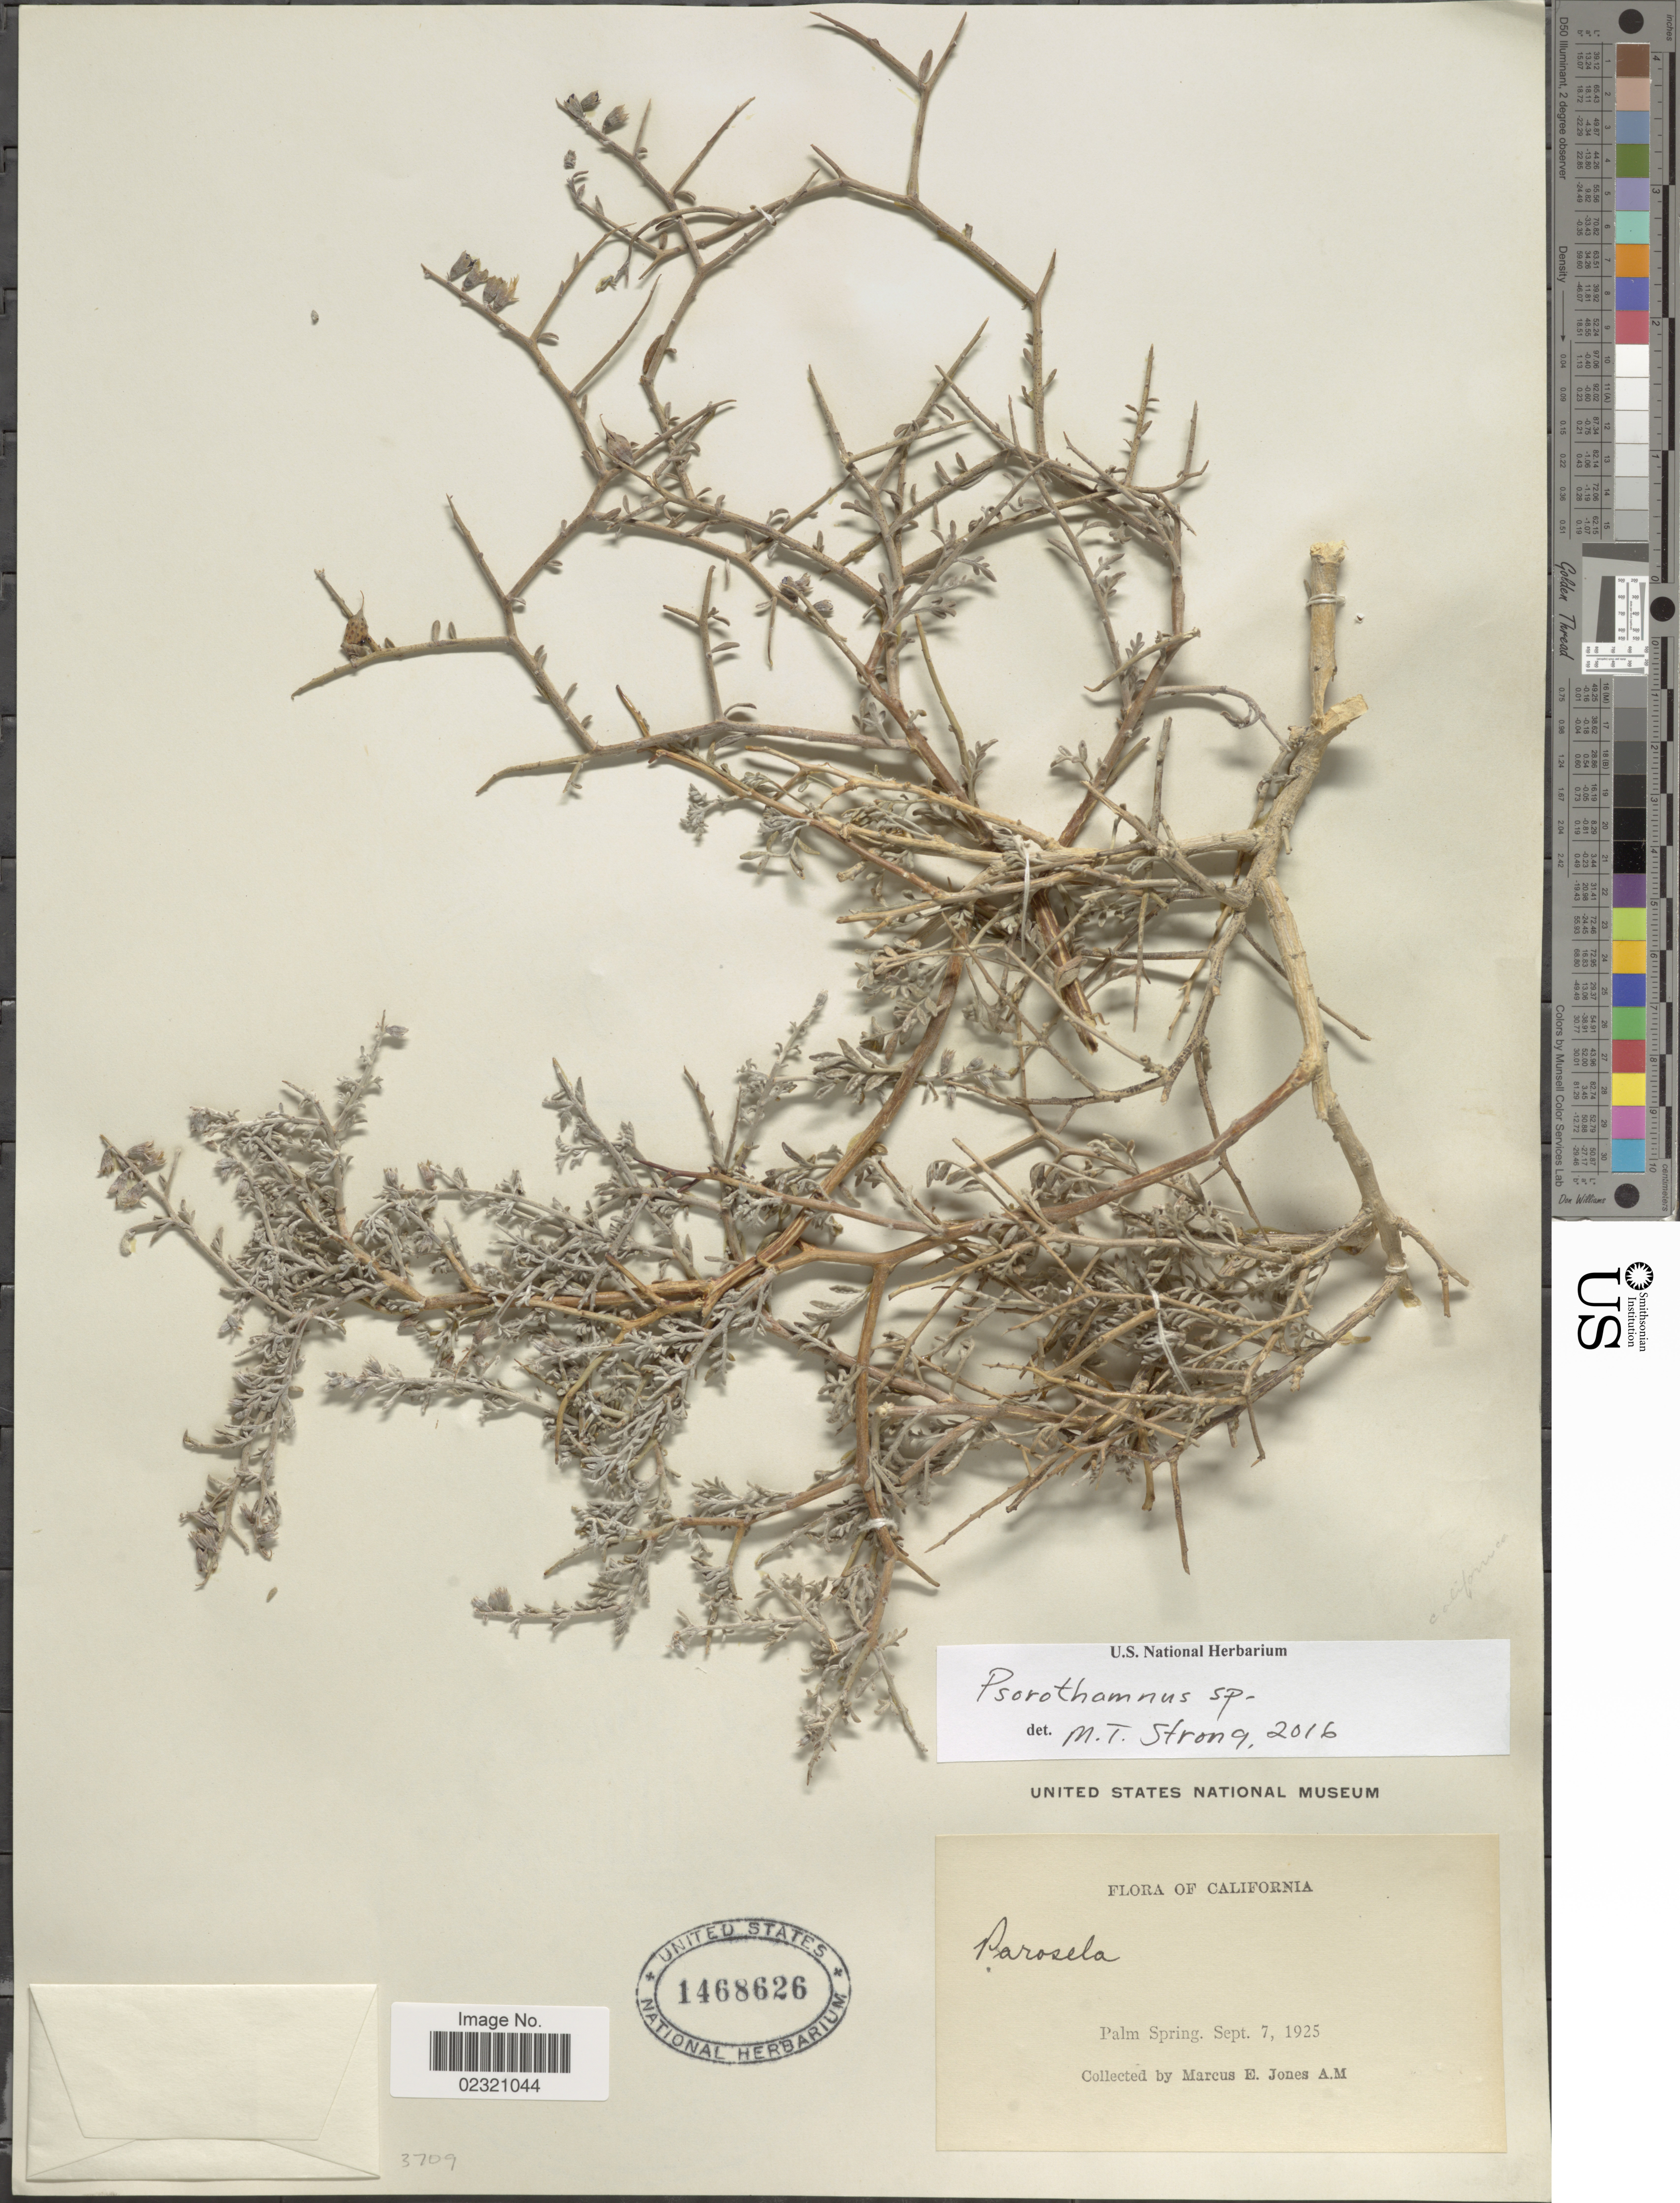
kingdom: Plantae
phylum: Tracheophyta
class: Magnoliopsida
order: Fabales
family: Fabaceae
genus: Psorothamnus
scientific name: Psorothamnus arborescens var. californicus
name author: (S. Watson) D. Sutherl. et al.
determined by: Strong, Mark T., (BOT), Smithsonian Institution - National Museum of Natural History (UNITED STATES)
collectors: M. E. Jones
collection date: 1925-09-07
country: United States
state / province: California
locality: Palm Spring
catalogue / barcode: US 1468626